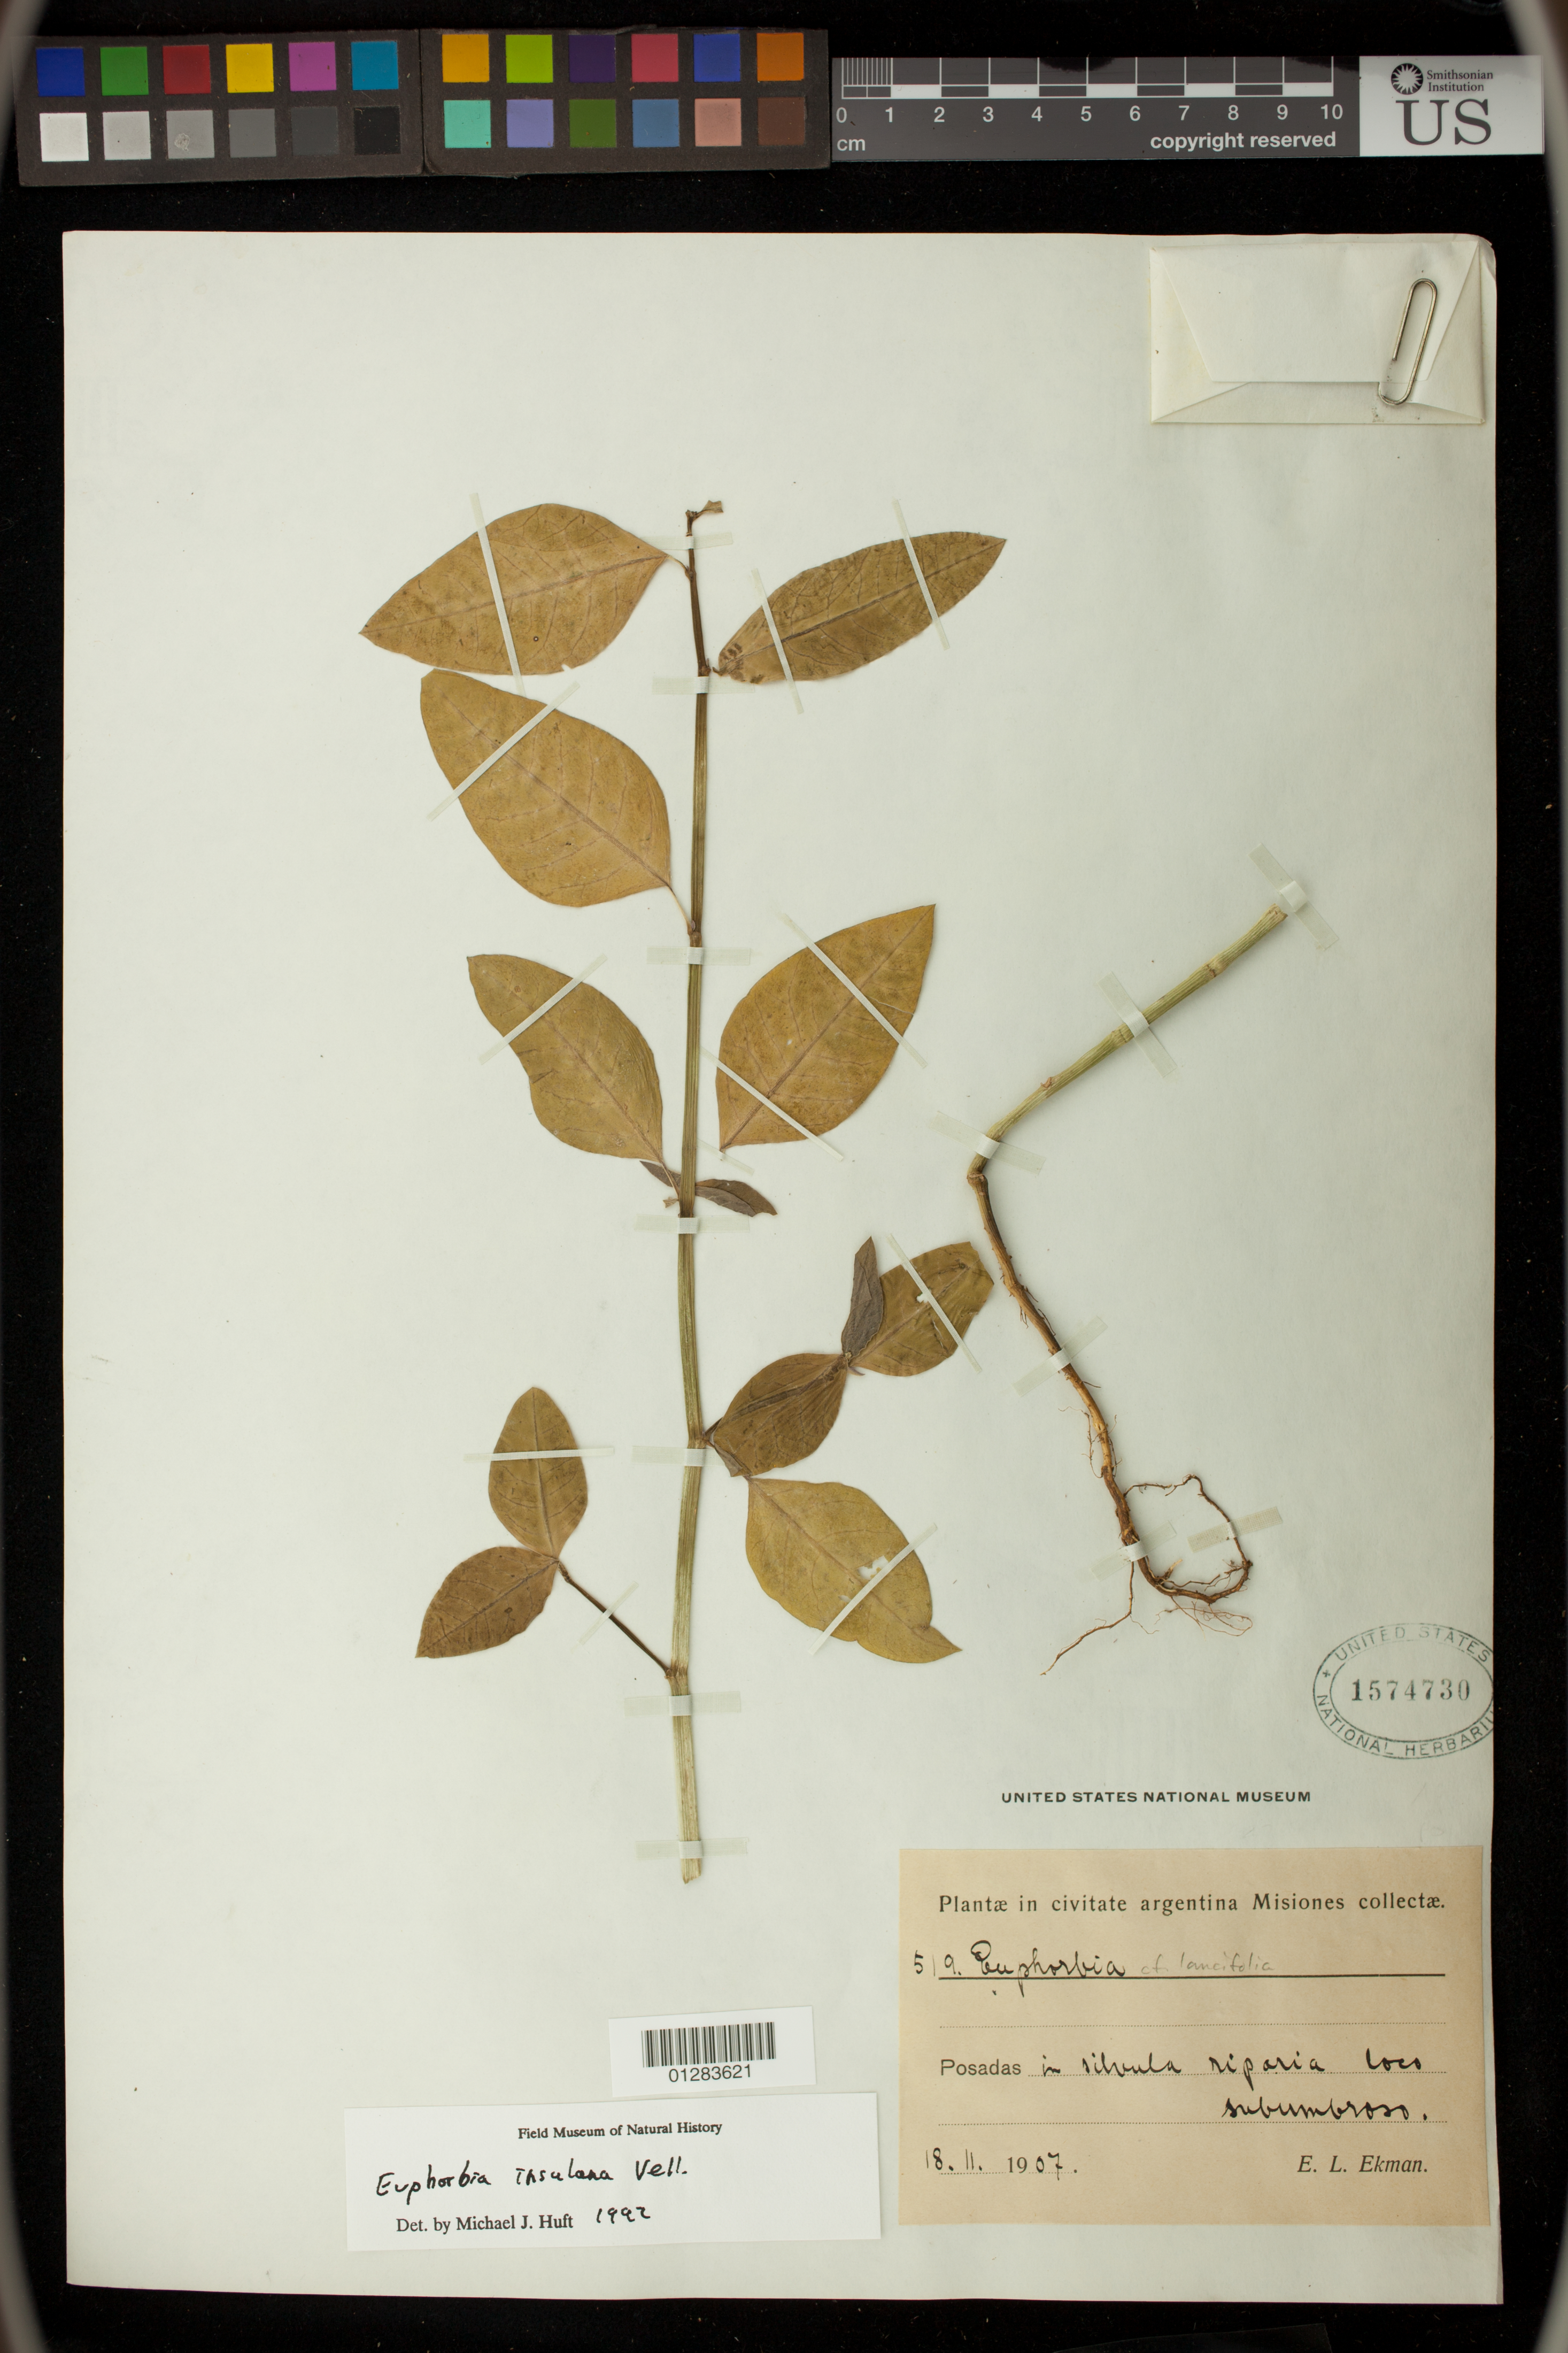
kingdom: Plantae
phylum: Tracheophyta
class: Magnoliopsida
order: Malpighiales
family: Euphorbiaceae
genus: Euphorbia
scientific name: Euphorbia insulana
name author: Vell.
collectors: E. L. Ekman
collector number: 519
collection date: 1907-11-18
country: Argentina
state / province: Misiones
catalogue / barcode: US 1574730